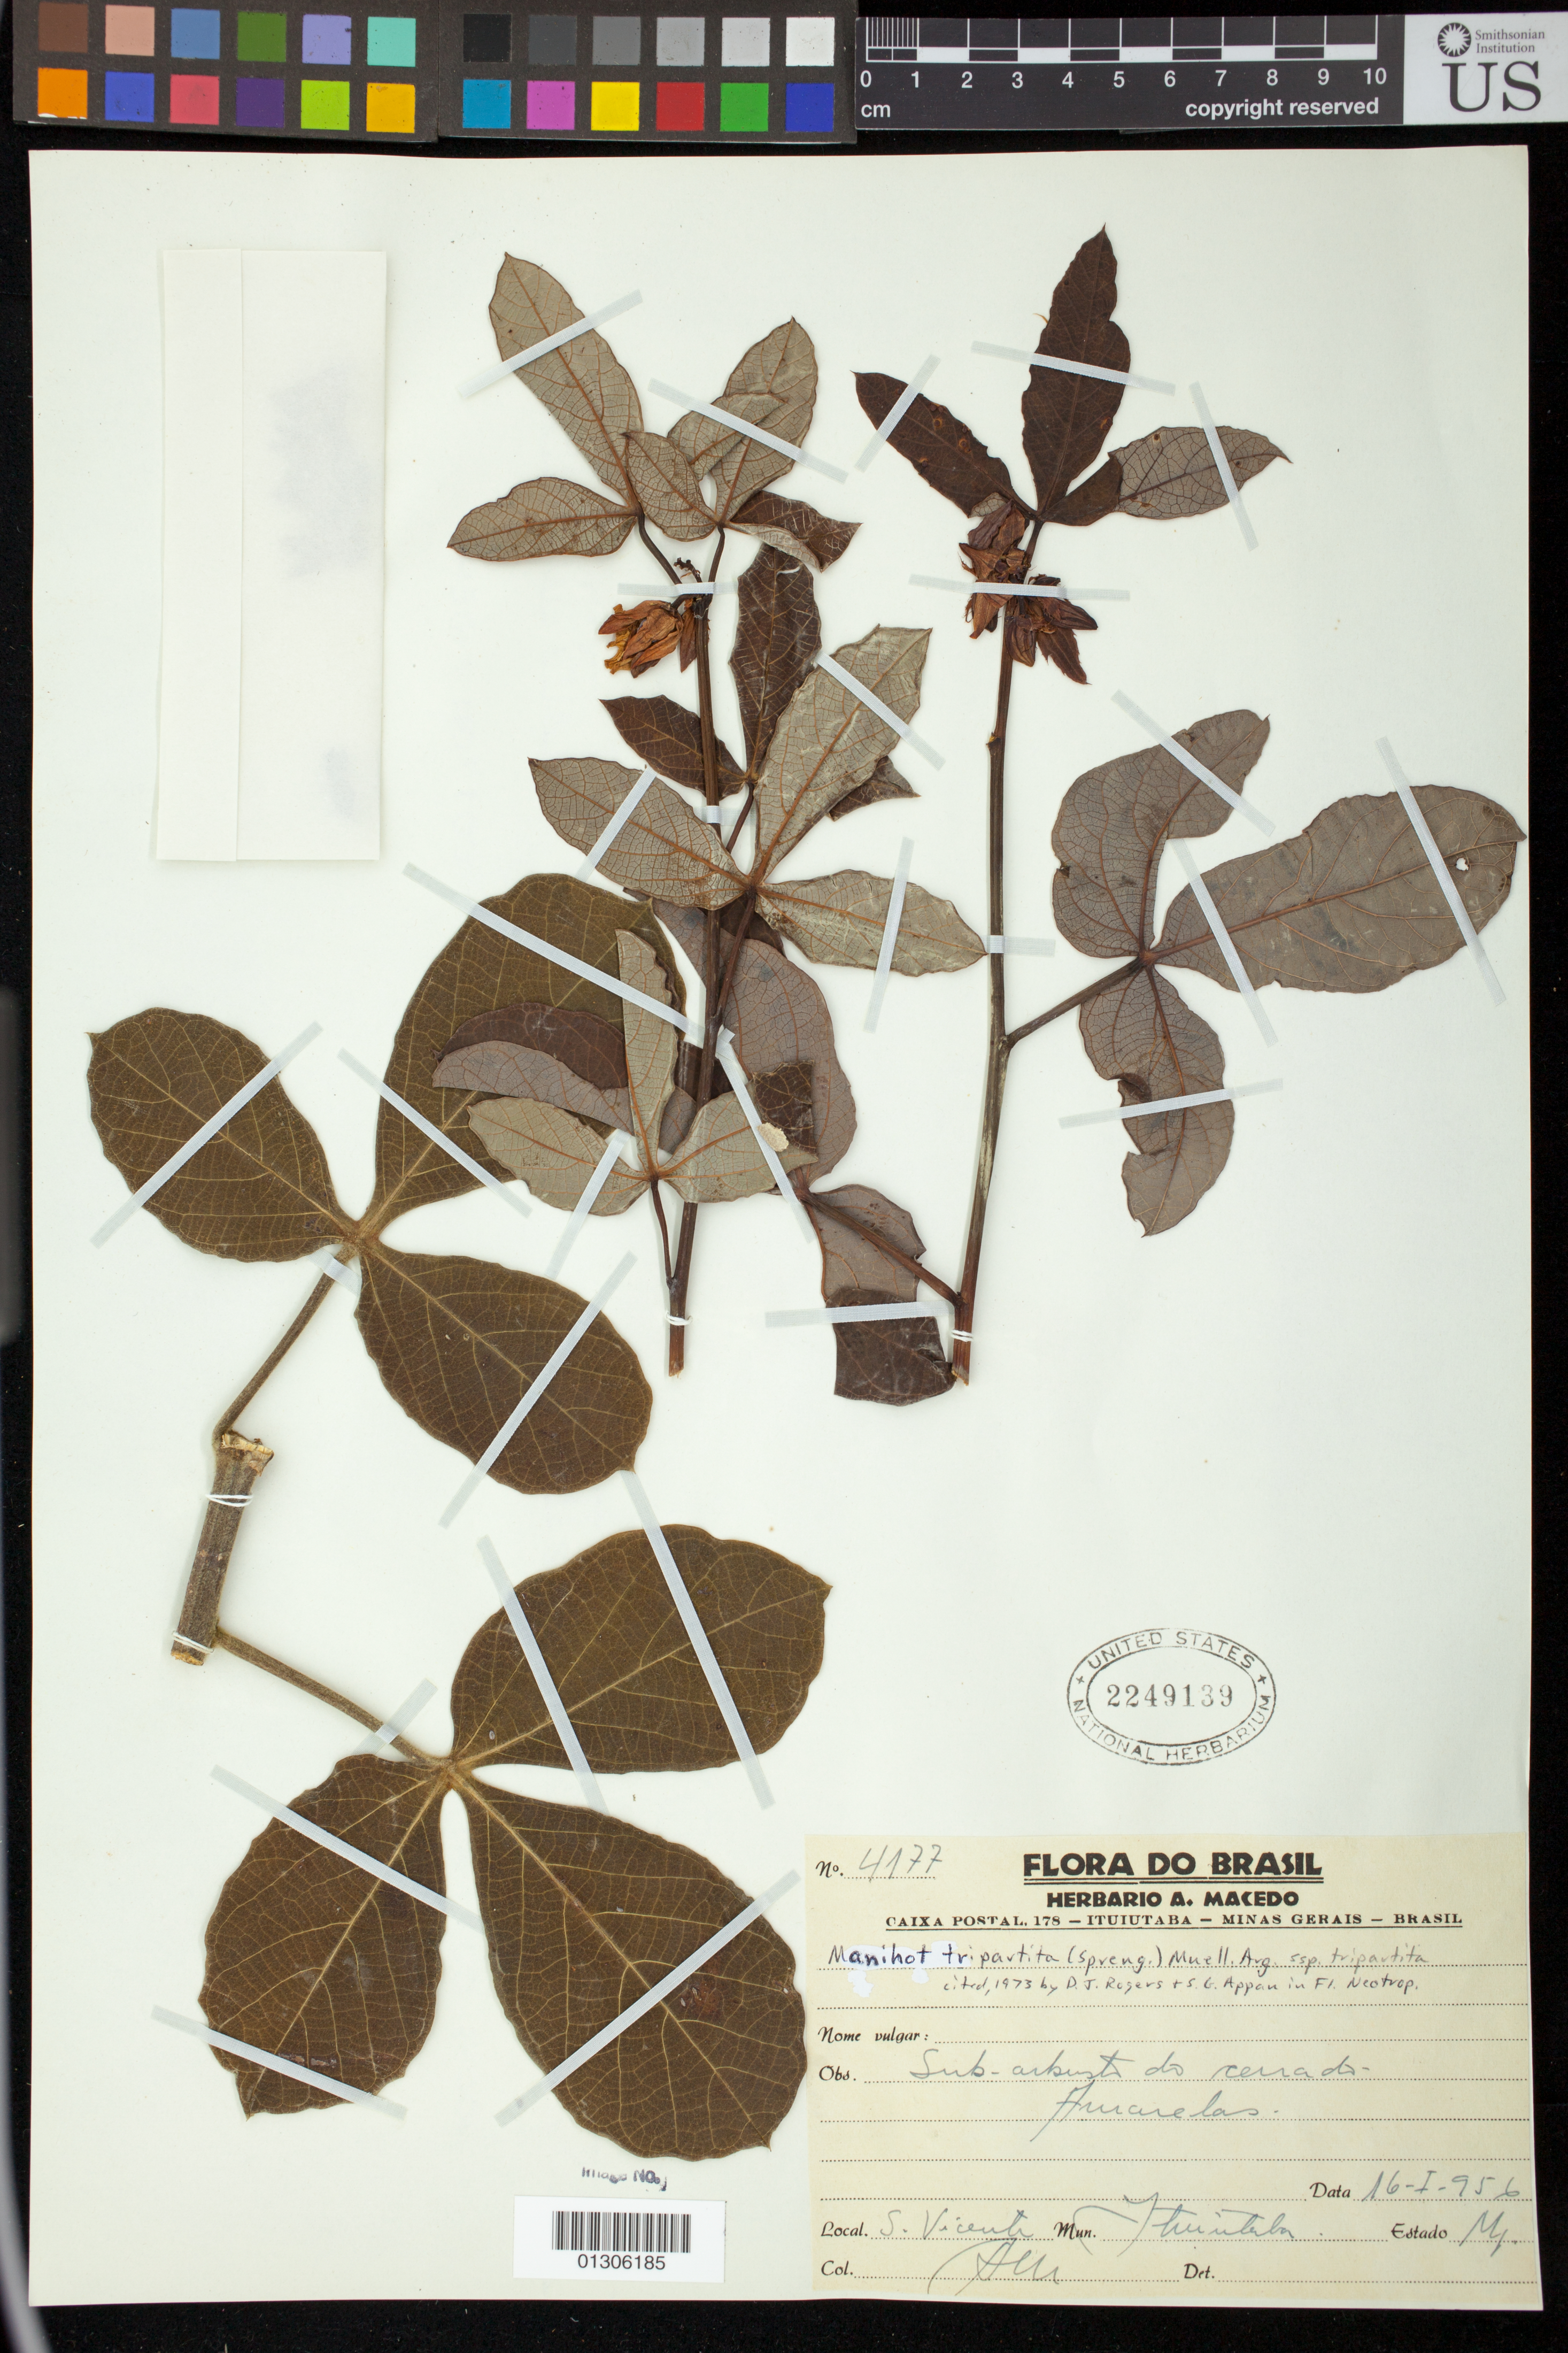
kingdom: Plantae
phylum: Tracheophyta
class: Magnoliopsida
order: Malpighiales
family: Euphorbiaceae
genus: Manihot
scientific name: Manihot tripartita subsp. tripartita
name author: (Spreng.) Müll. Arg.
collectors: A. Macedo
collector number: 4177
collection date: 1956-01-16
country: Brazil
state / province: Minas Gerais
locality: S. Vicente, Ituiutaba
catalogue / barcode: US 2249139